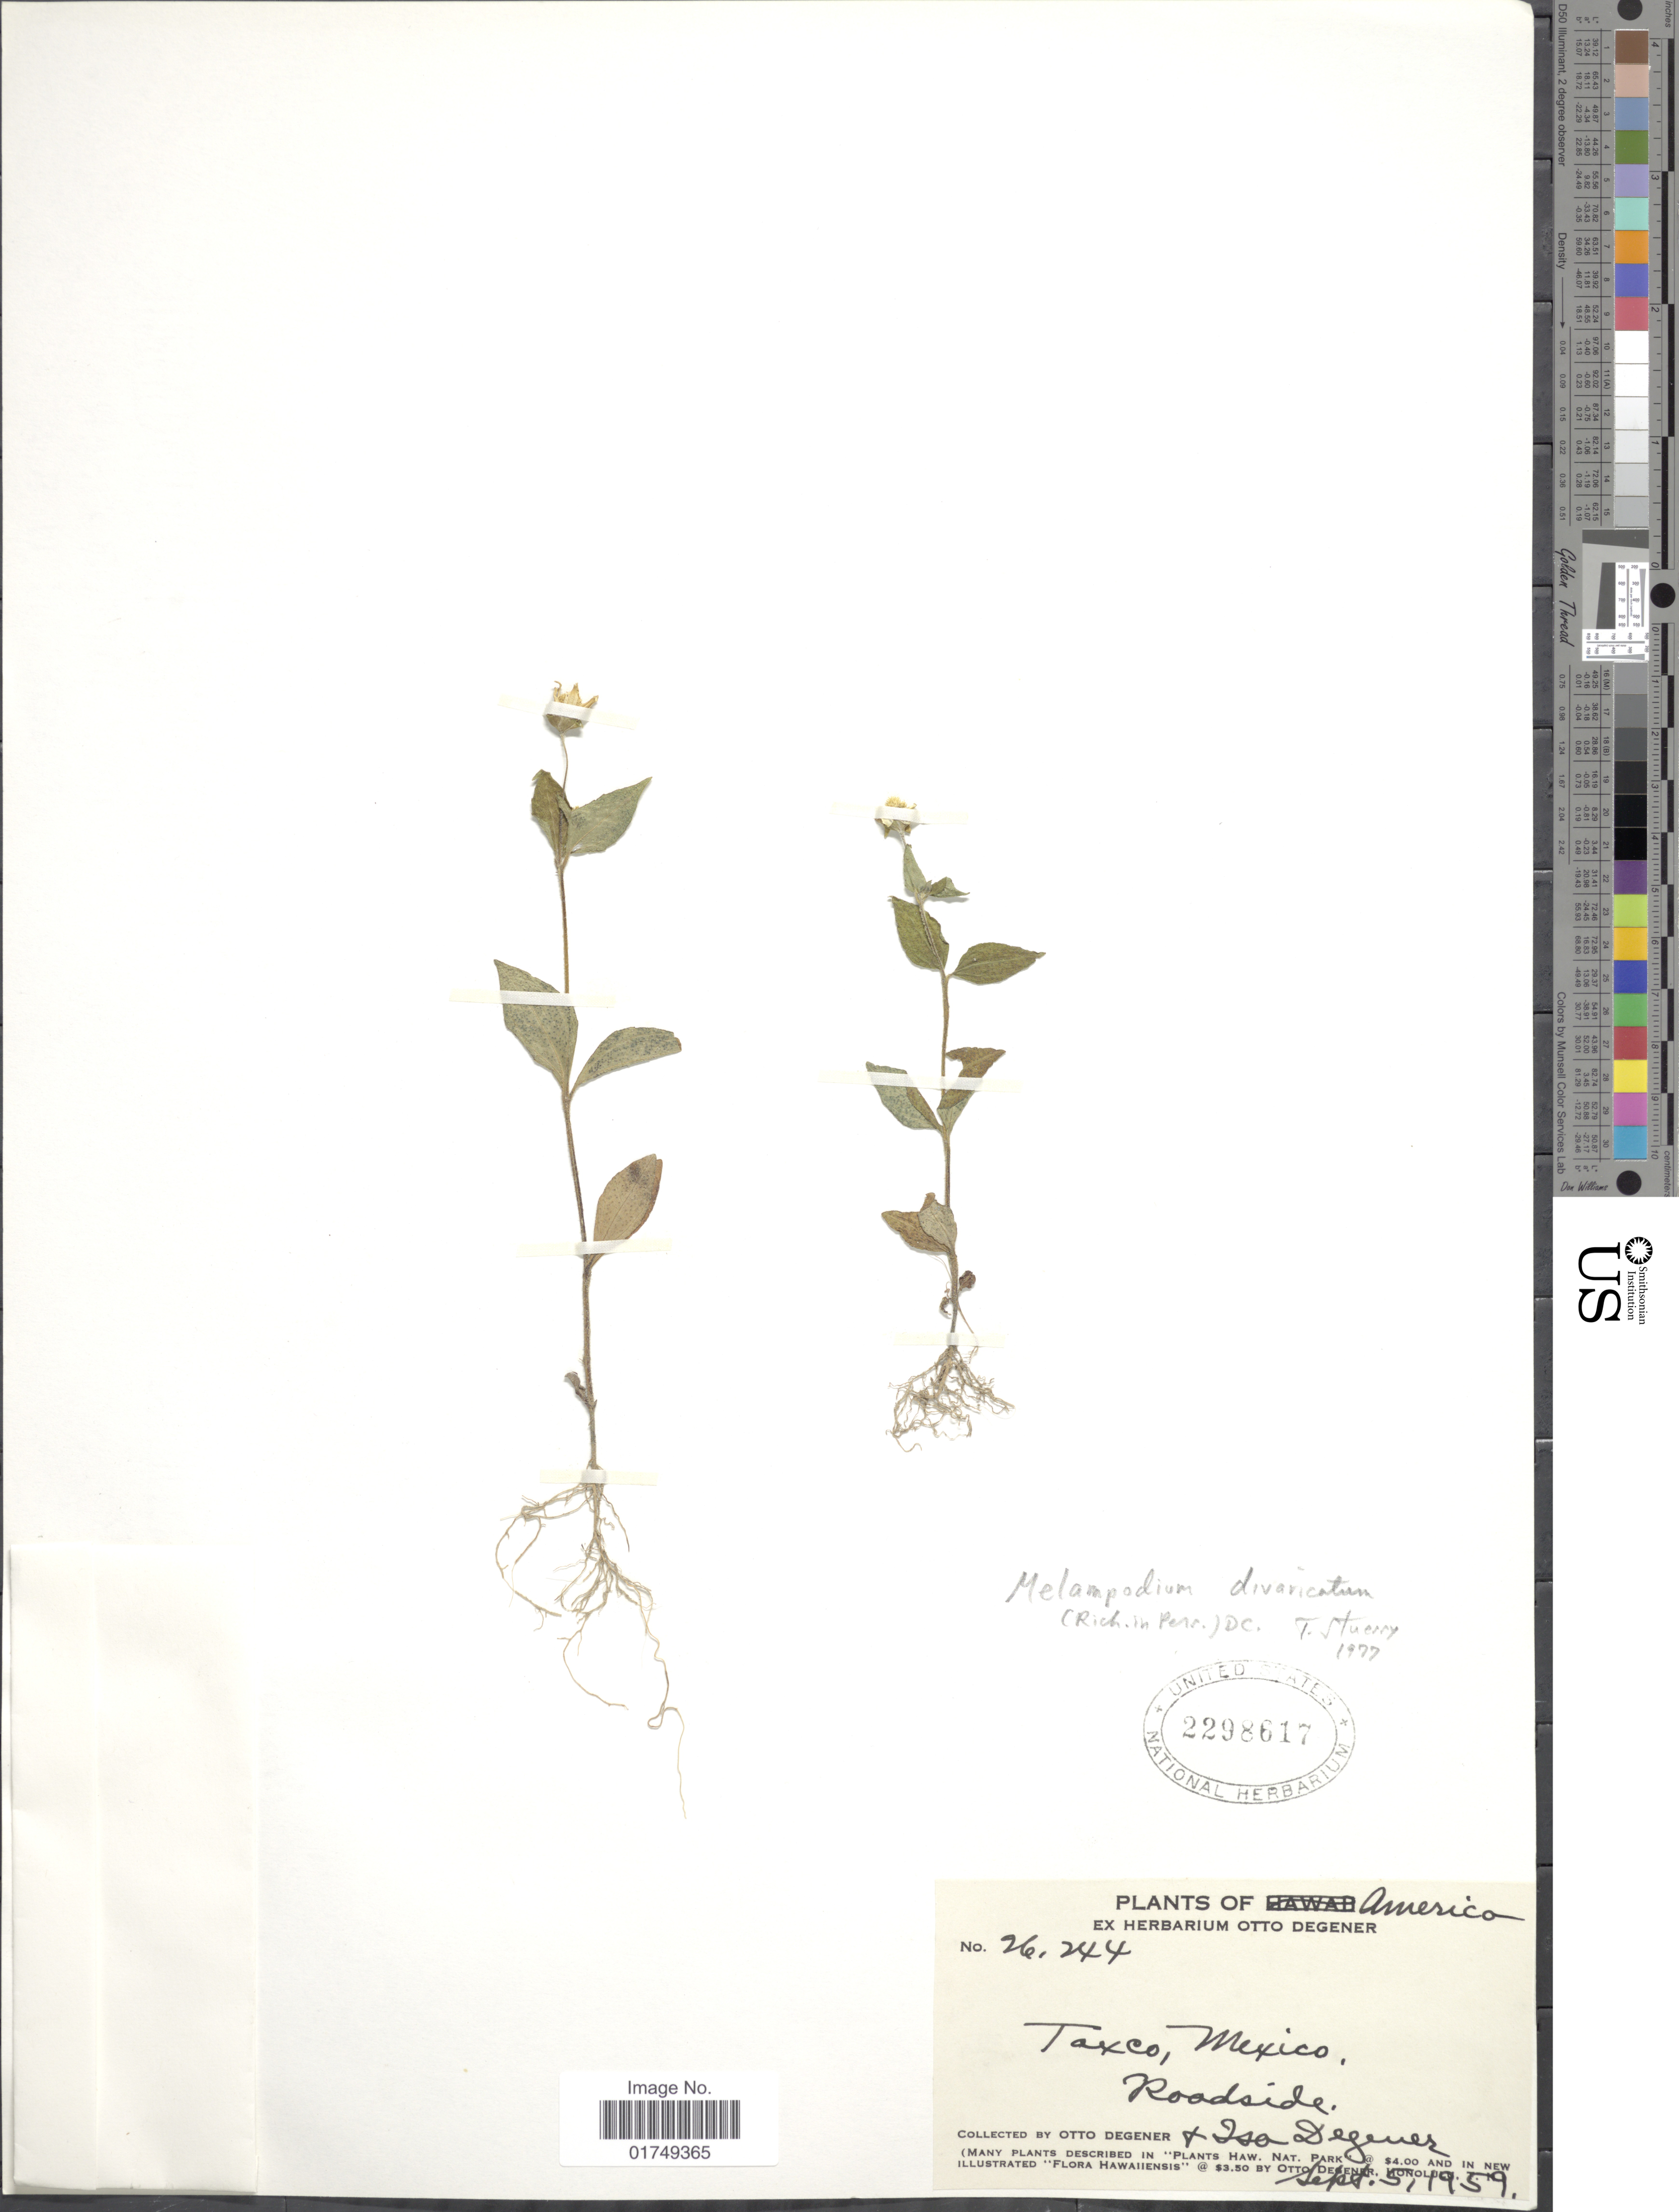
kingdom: Plantae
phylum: Tracheophyta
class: Magnoliopsida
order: Asterales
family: Asteraceae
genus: Melampodium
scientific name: Melampodium divaricatum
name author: (Rich.) DC.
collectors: O. Degener & I. Degener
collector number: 26244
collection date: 1959-09-05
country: Mexico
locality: America, Taxco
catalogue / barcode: US 2298617